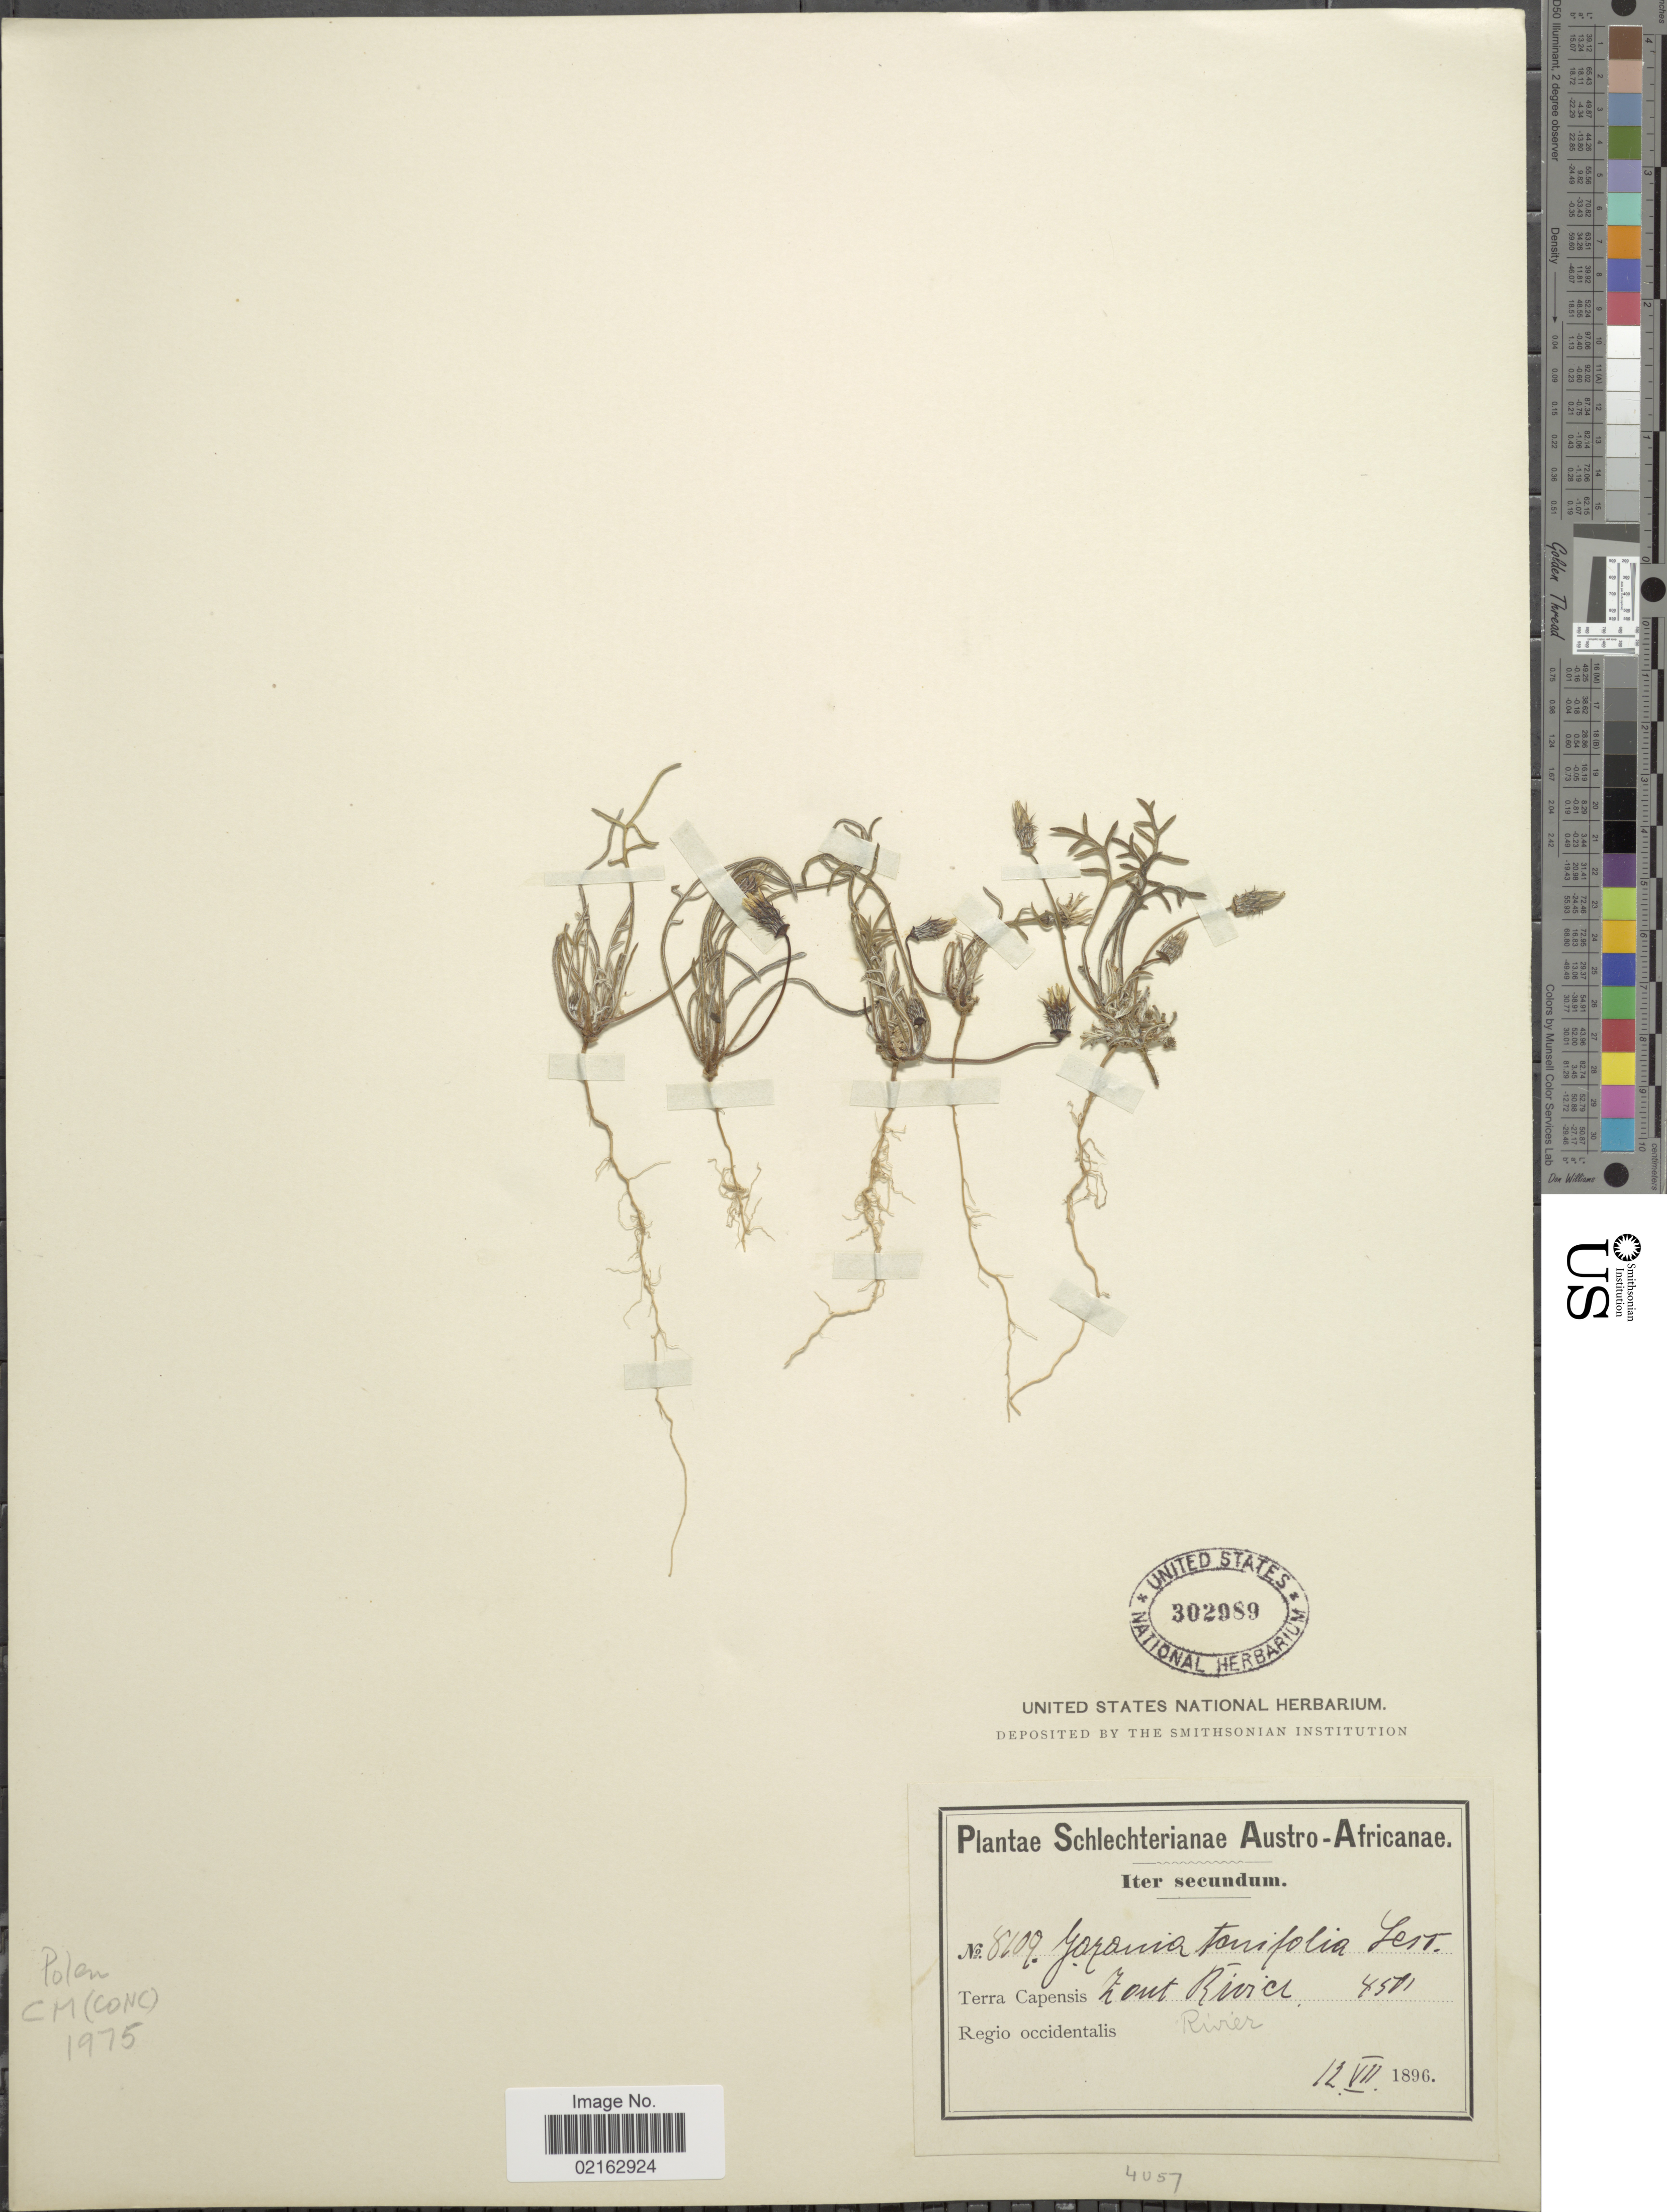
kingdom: Plantae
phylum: Tracheophyta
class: Magnoliopsida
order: Asterales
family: Asteraceae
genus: Gazania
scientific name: Gazania tenuifolia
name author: Less.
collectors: Schlechter, --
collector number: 8109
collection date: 1896-07-12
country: South Africa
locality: Terra Capensis. Zout Rivier. Regio occidentalis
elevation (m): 137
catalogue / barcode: US 302989